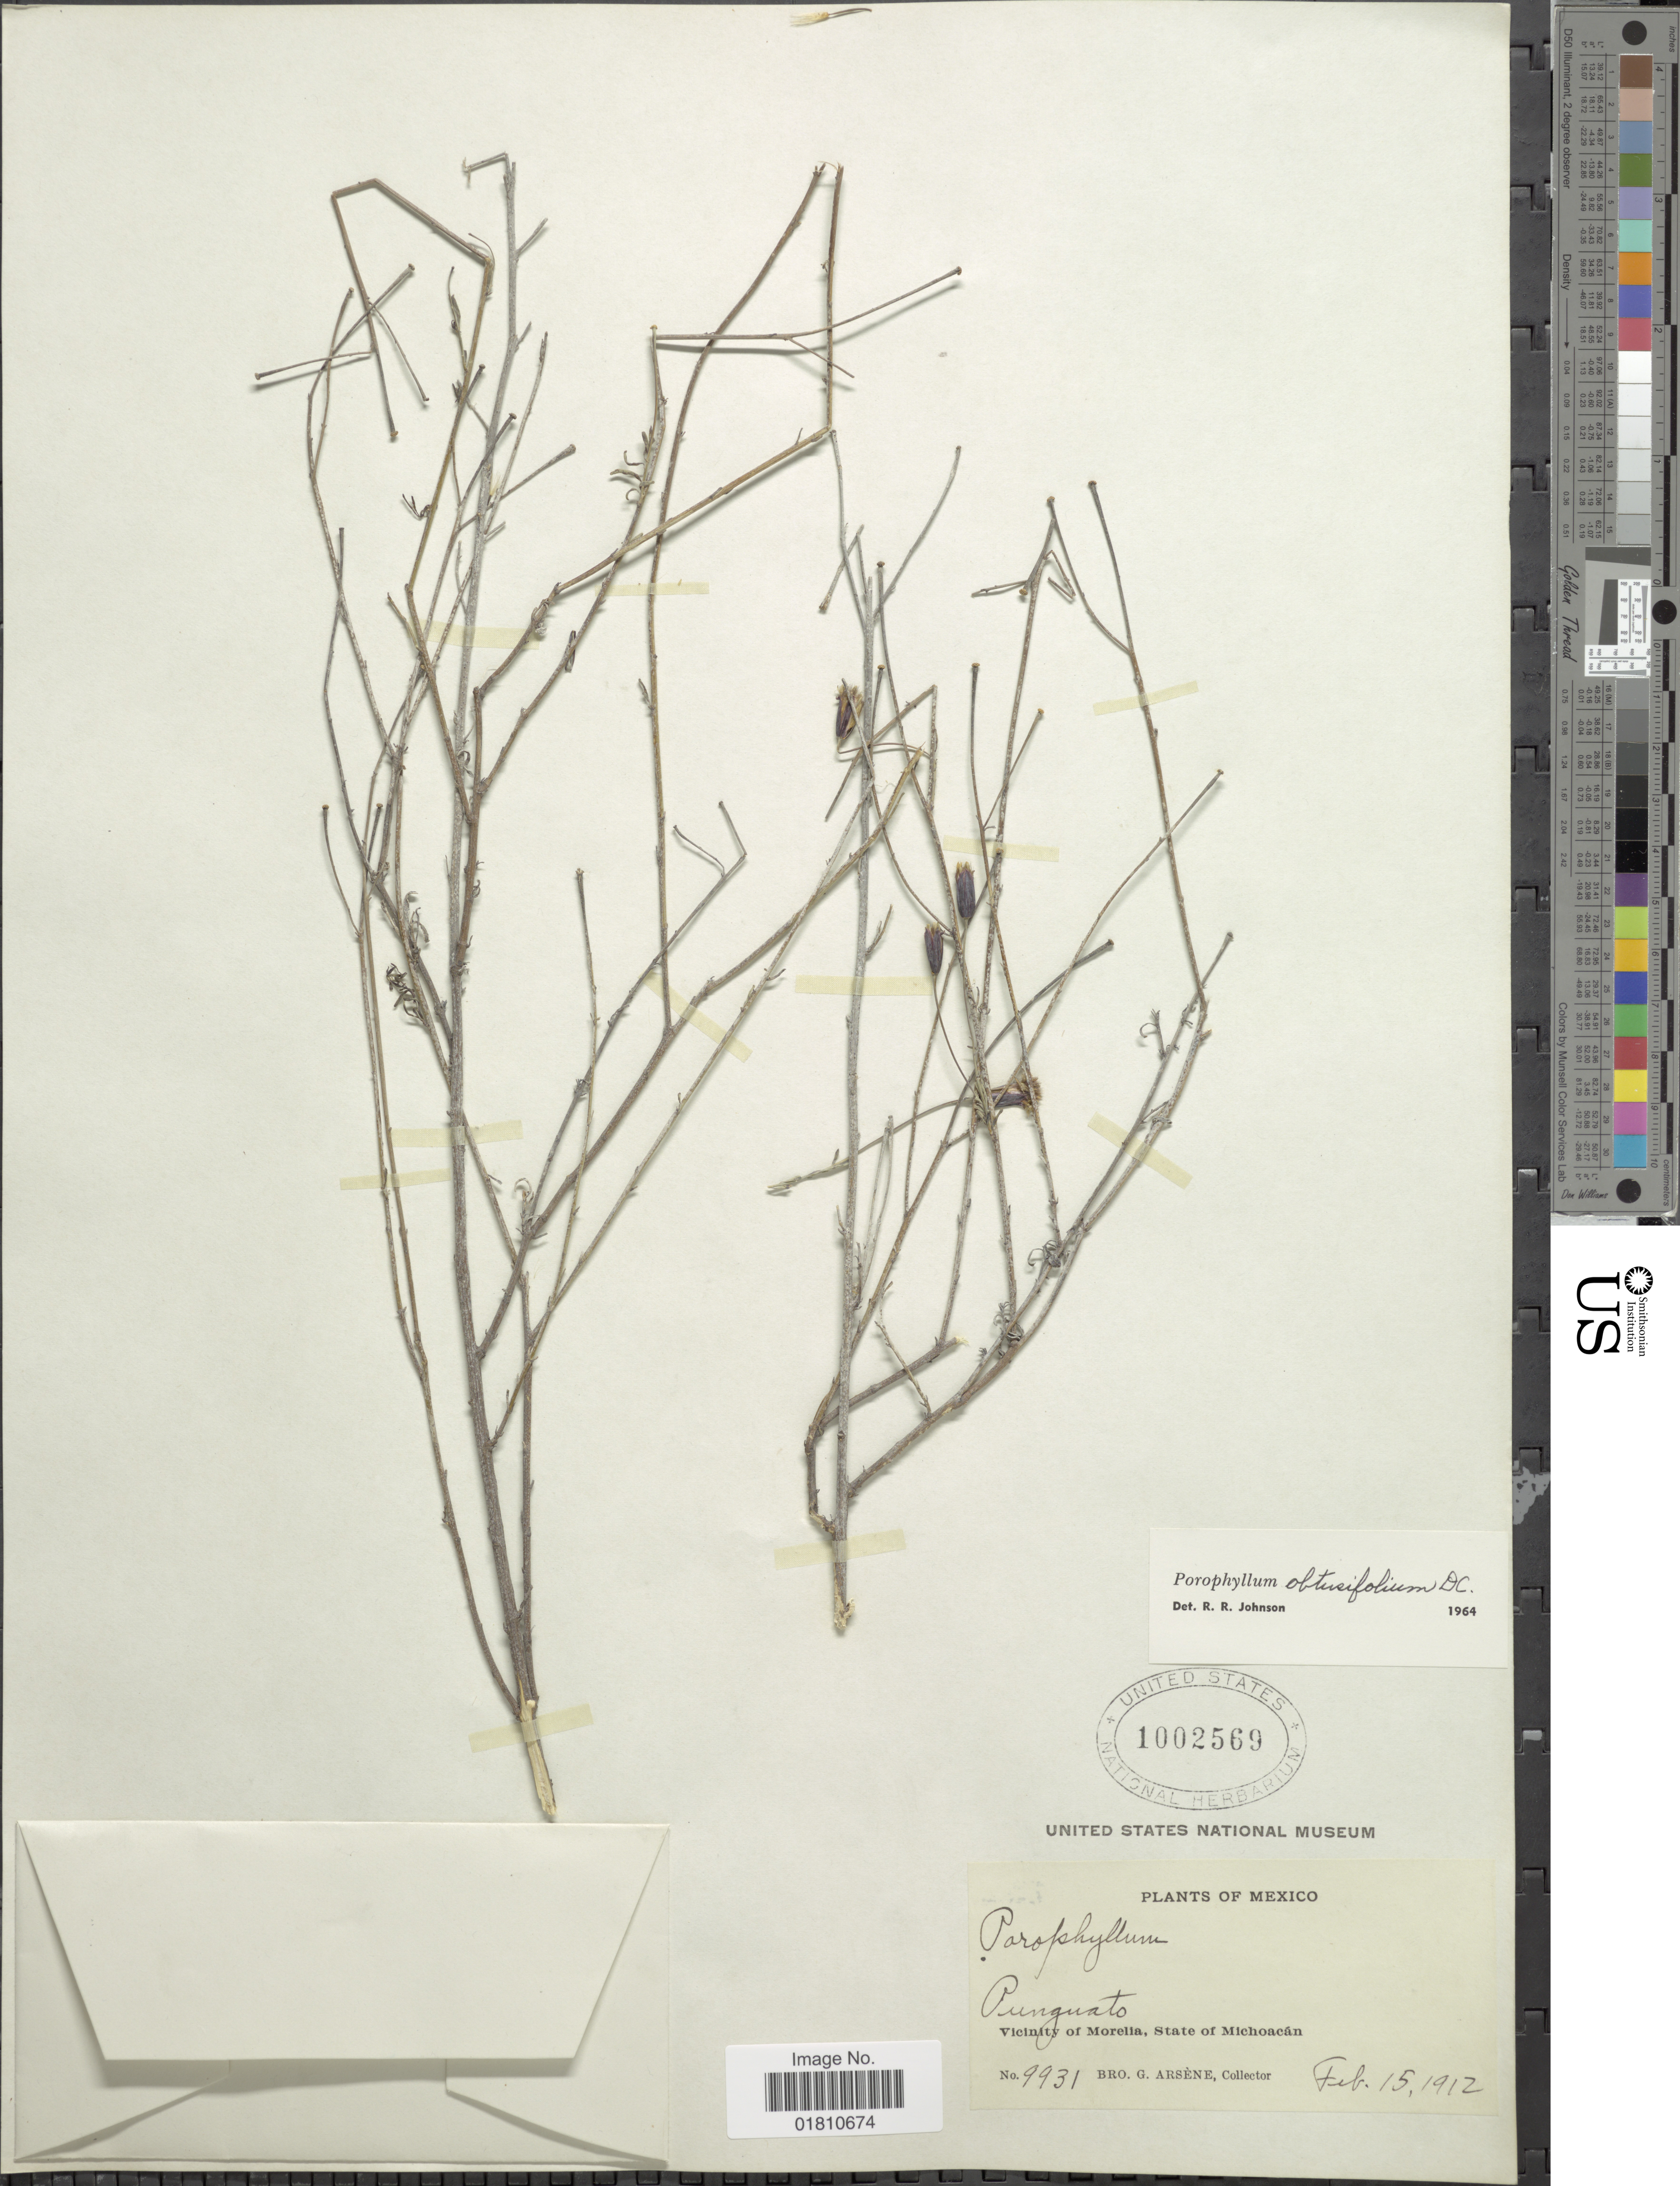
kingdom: Plantae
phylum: Tracheophyta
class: Magnoliopsida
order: Asterales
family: Asteraceae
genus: Porophyllum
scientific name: Porophyllum obtusifolium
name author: DC.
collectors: Bro. G. Arsène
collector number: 9931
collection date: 1912-02-15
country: Mexico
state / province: Michoacán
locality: Punguato, vicinity of Morelia.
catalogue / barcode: US 1002569